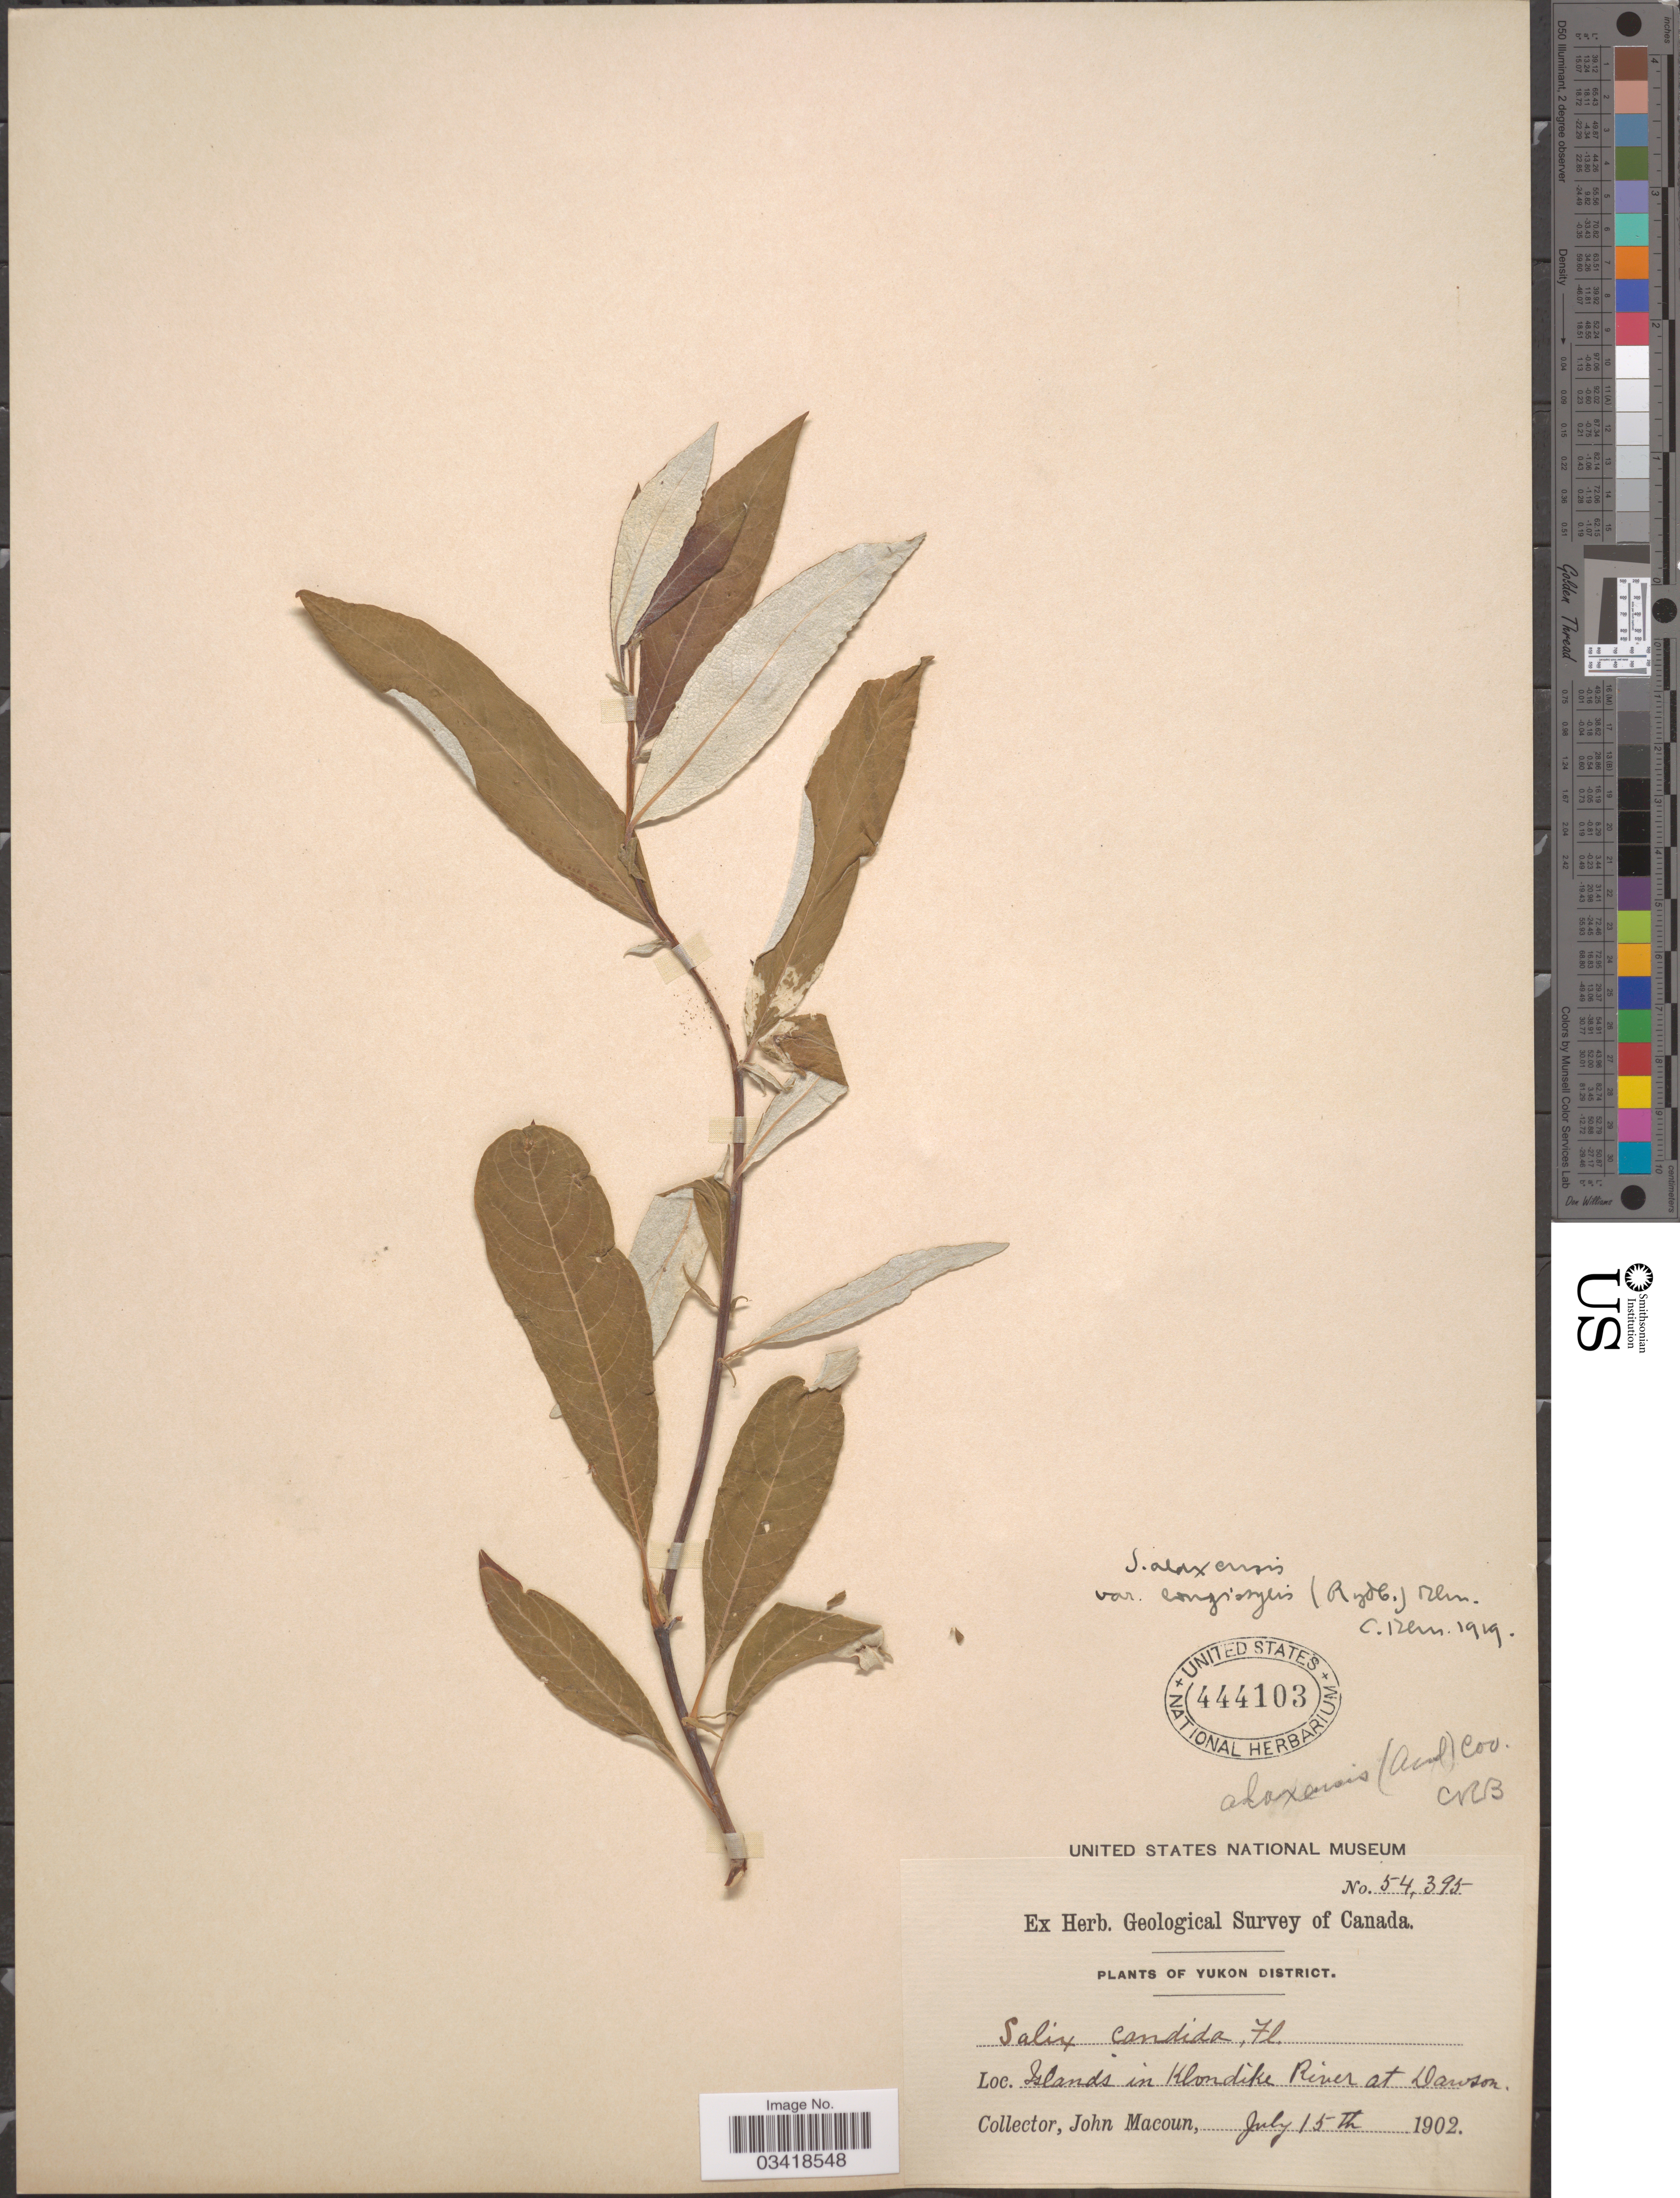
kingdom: Plantae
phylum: Tracheophyta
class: Magnoliopsida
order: Malpighiales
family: Salicaceae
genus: Salix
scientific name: Salix alaxensis var. longistylis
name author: (Rydb.) C.K. Schneid.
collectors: J. Macoun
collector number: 54395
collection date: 1902-07-15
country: Canada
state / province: Yukon Territory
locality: Yukon District. Islands in Klondike River at Dawson.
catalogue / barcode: US 444103